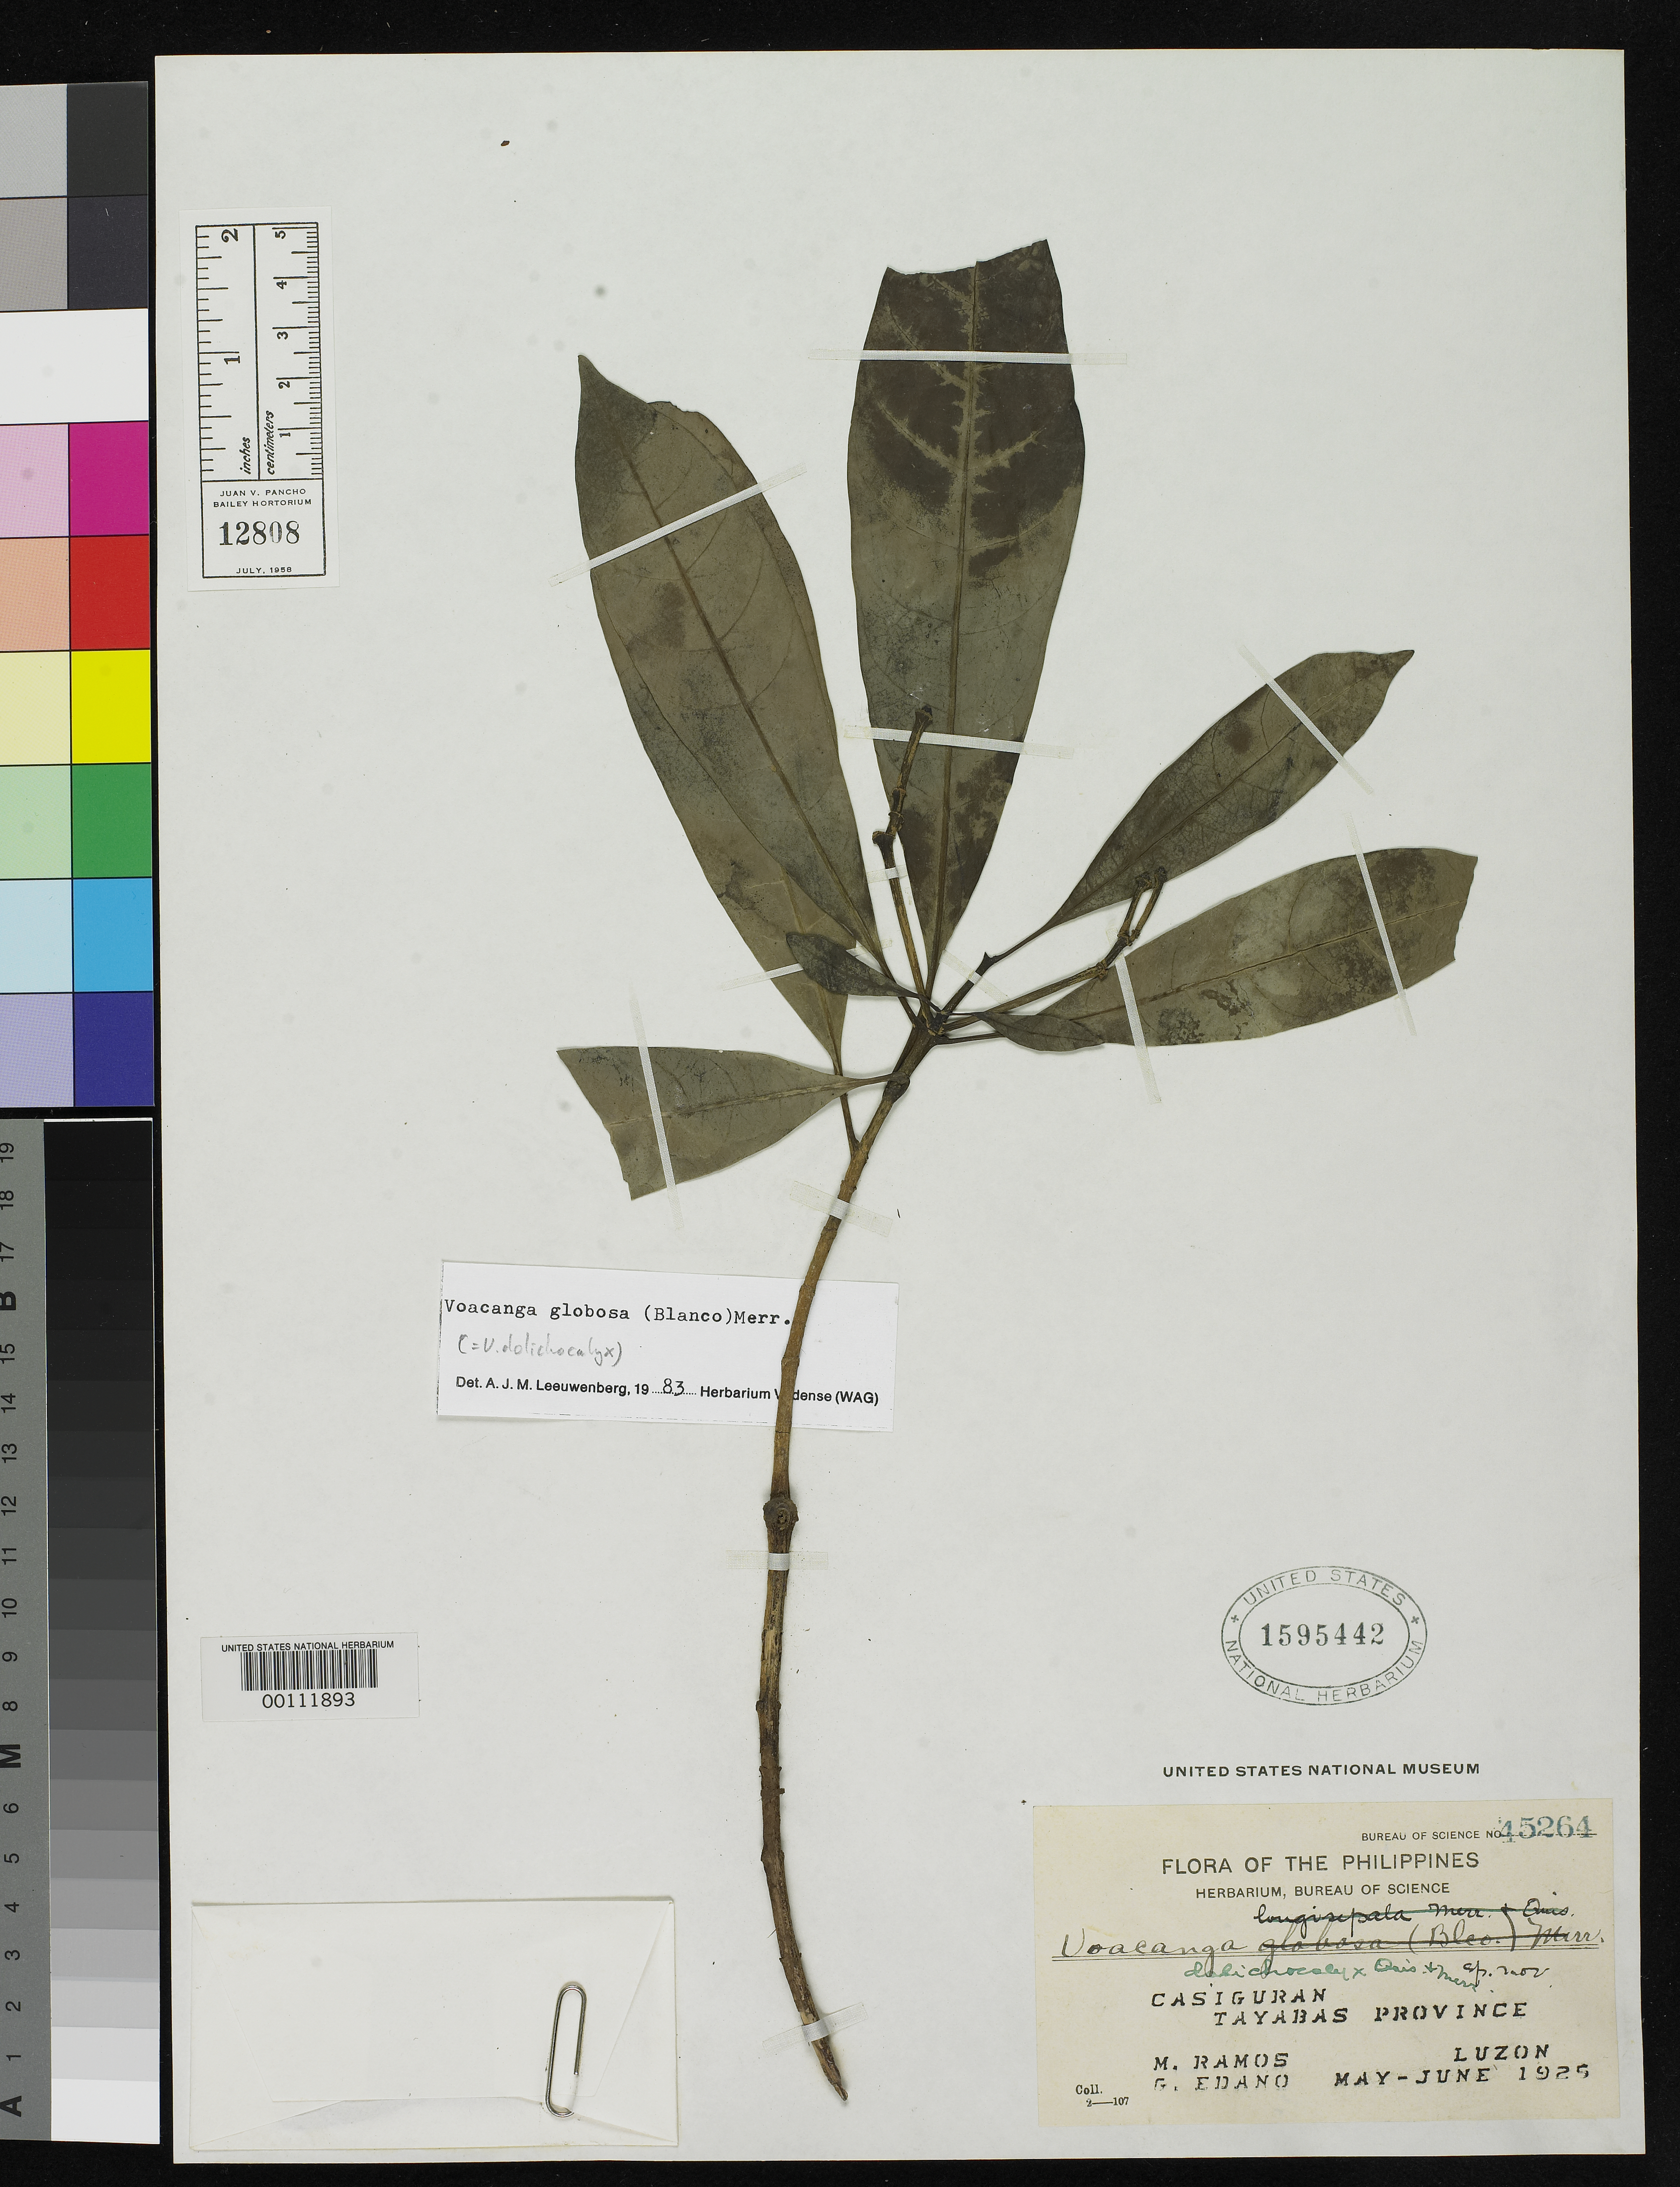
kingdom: Plantae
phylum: Tracheophyta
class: Magnoliopsida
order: Gentianales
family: Apocynaceae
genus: Voacanga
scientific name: Voacanga dolichocalyx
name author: Quisumb. & Merr.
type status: Isotype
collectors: M. Ramos & G. E. Edaño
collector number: Bur. Sci. 45264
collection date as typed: May 1925 to -- Jun 1925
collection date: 1925-05/1925-06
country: Philippines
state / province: Calabarzon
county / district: Quezon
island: Luzon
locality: Casiguran.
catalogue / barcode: US 1595442